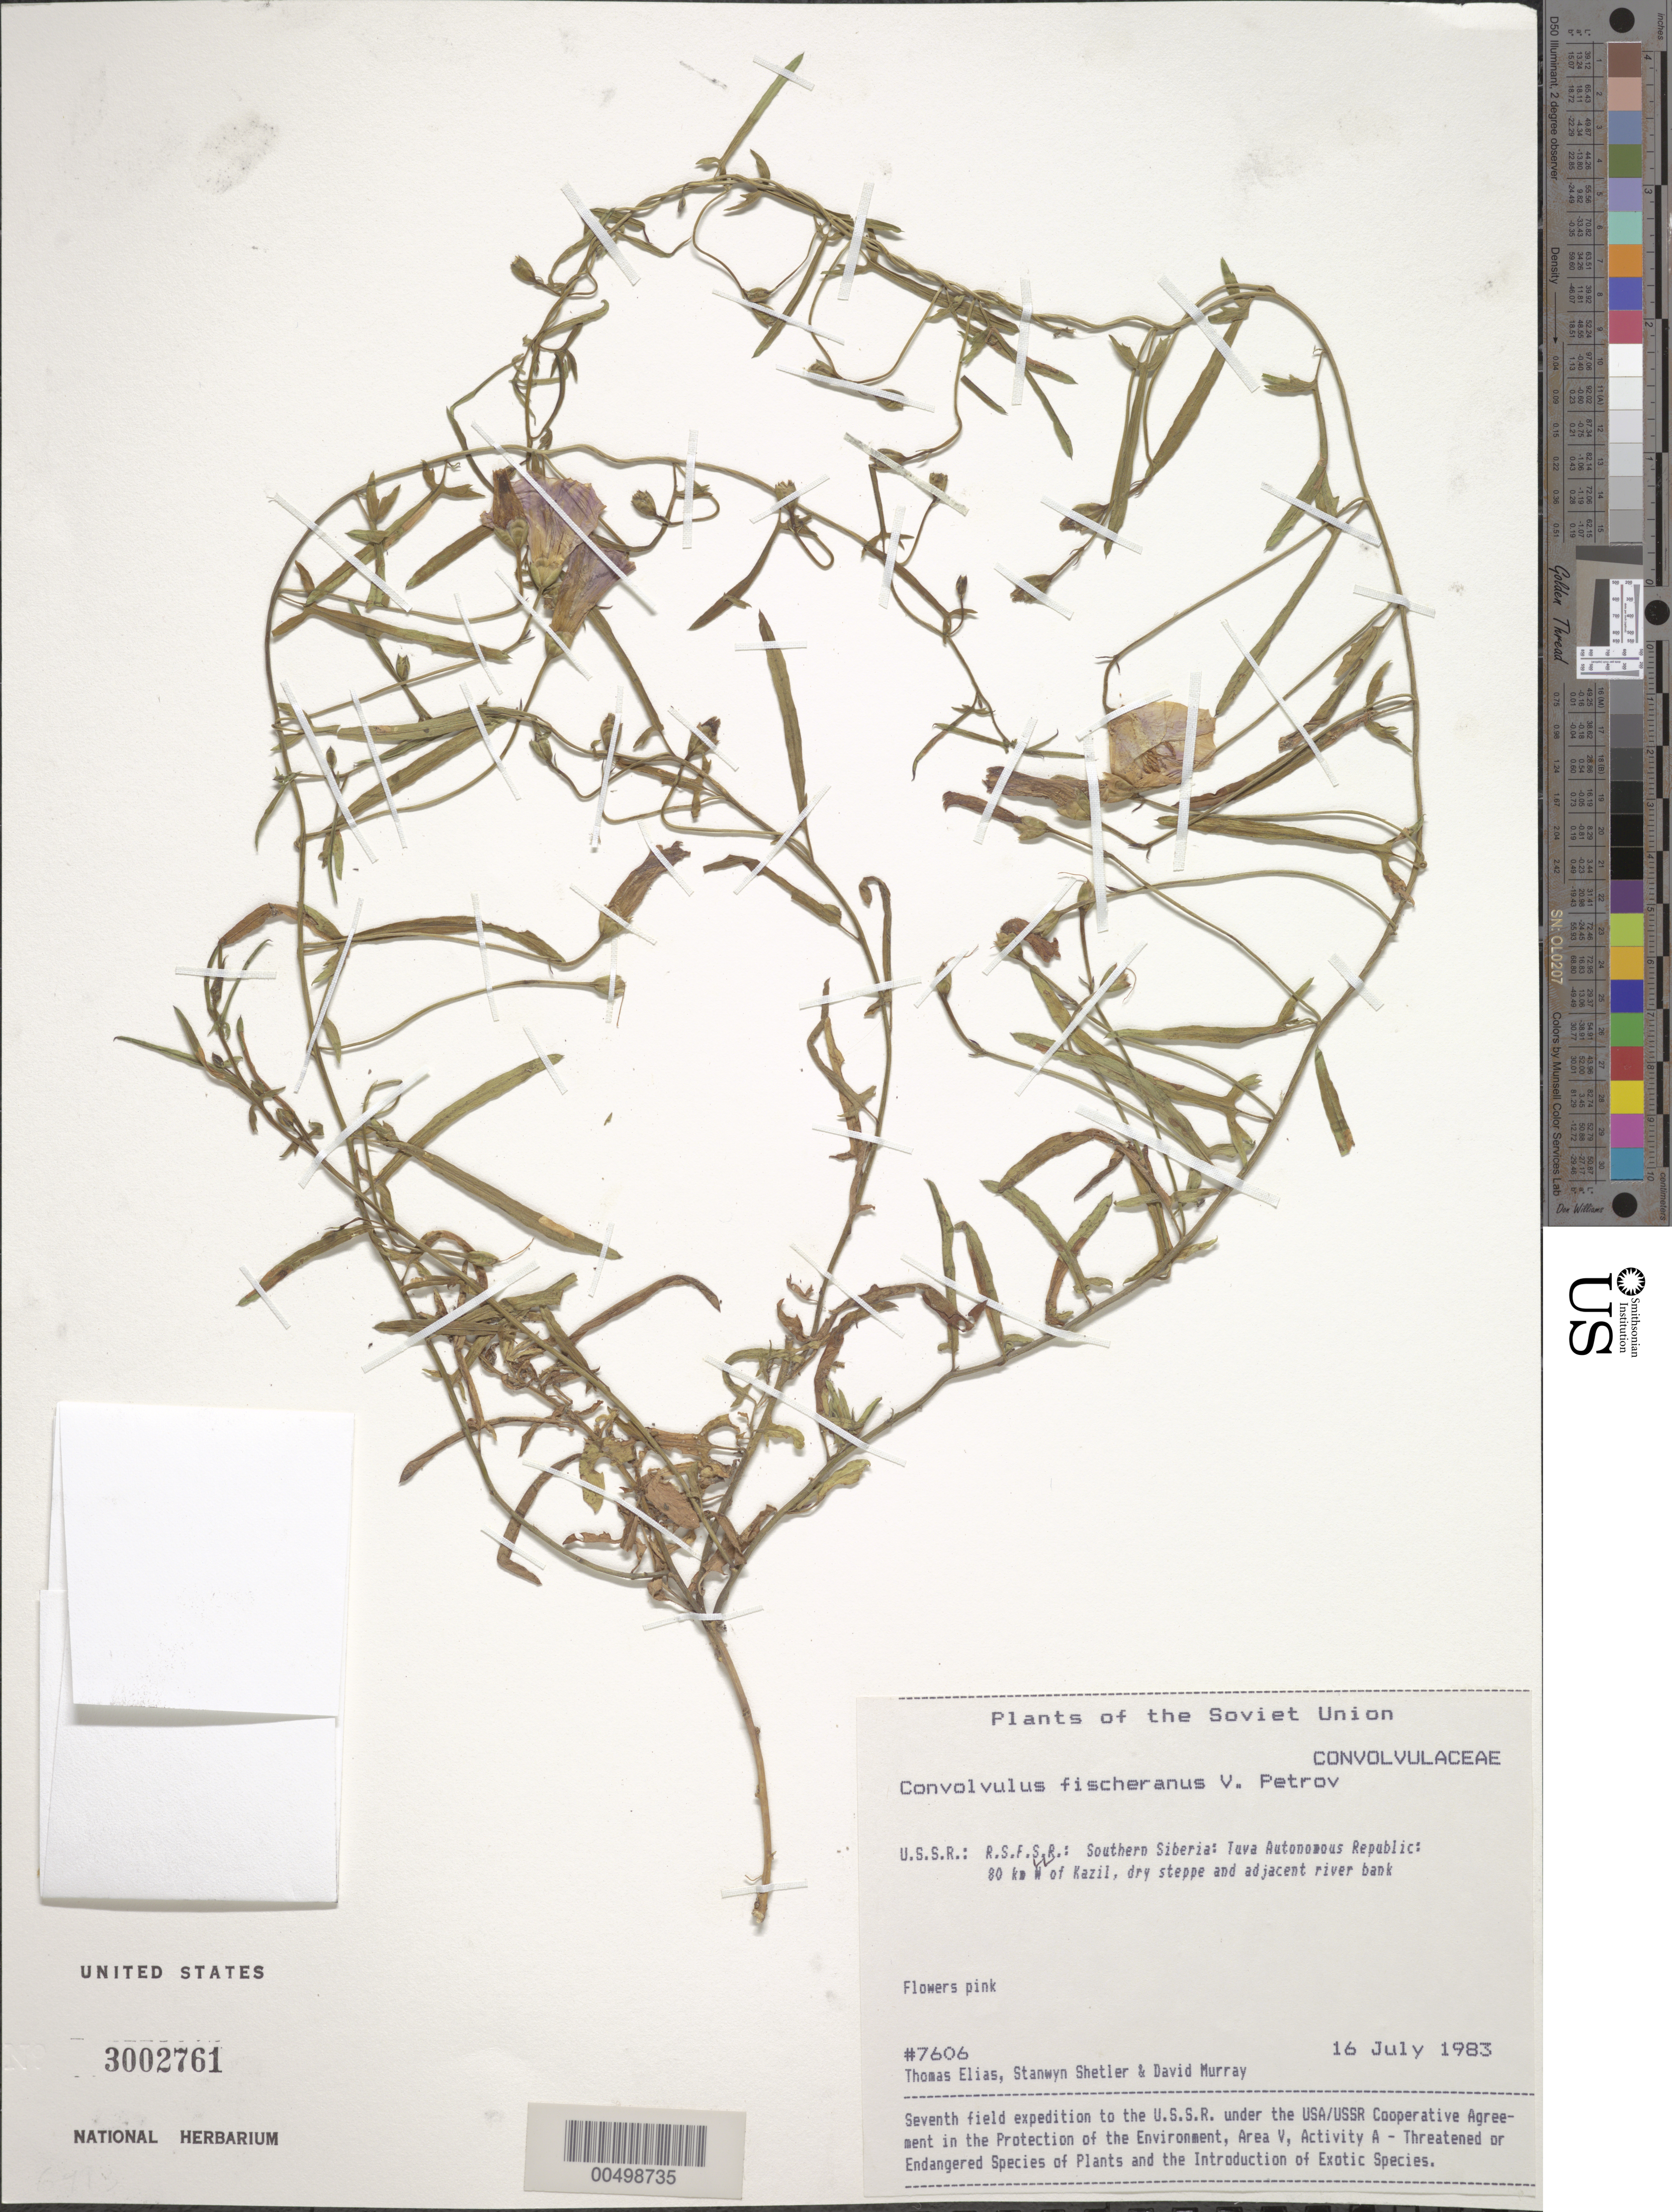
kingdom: Plantae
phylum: Tracheophyta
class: Magnoliopsida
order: Solanales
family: Convolvulaceae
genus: Convolvulus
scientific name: Convolvulus fischeranus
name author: Petrov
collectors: T. Elias, S. Shetler & D. F. Murray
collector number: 7606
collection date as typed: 16 Jul 1983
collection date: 1983-07-16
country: Russian Federation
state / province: Tuva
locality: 80 km W of Kazil [Kyzyl]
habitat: dry steppe and adjacent river bank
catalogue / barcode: US 3002761